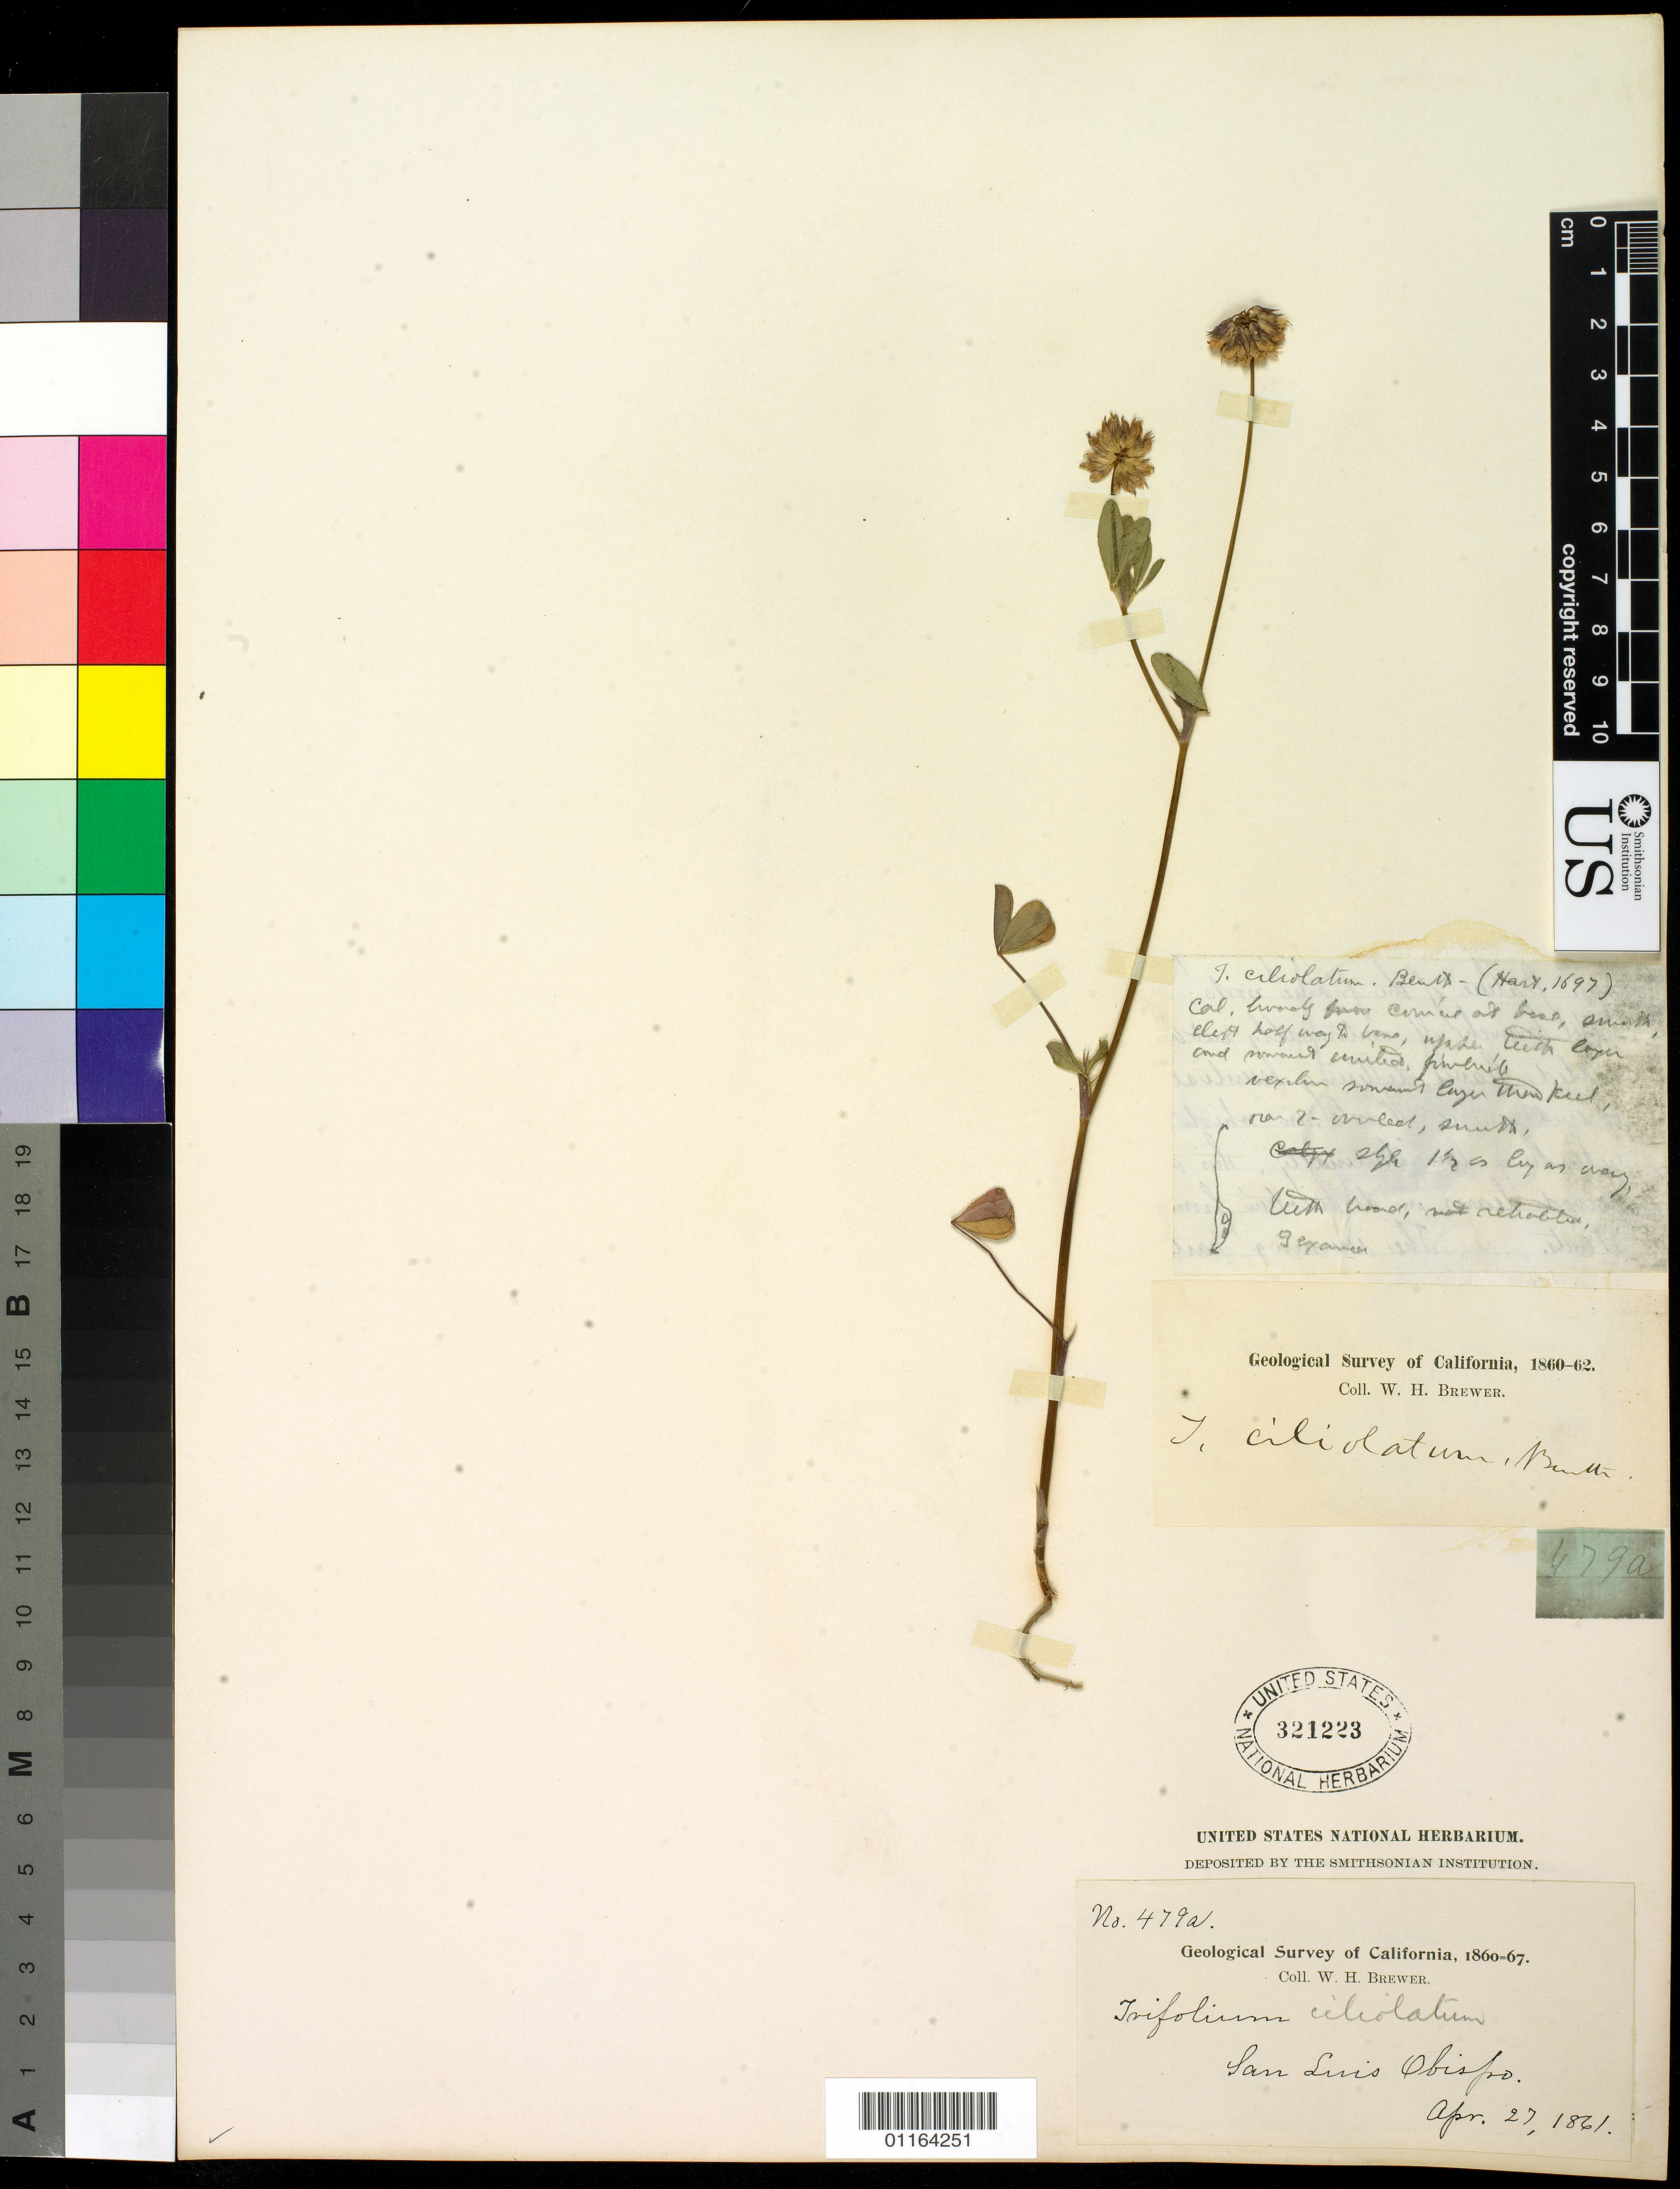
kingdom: Plantae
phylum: Tracheophyta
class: Magnoliopsida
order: Fabales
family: Fabaceae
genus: Trifolium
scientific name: Trifolium ciliolatum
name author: Benth.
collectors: W. H. Brewer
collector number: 479a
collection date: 1861-04-27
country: United States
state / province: California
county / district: San Luis Obispo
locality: San Luis Obispo.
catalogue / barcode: US 321223